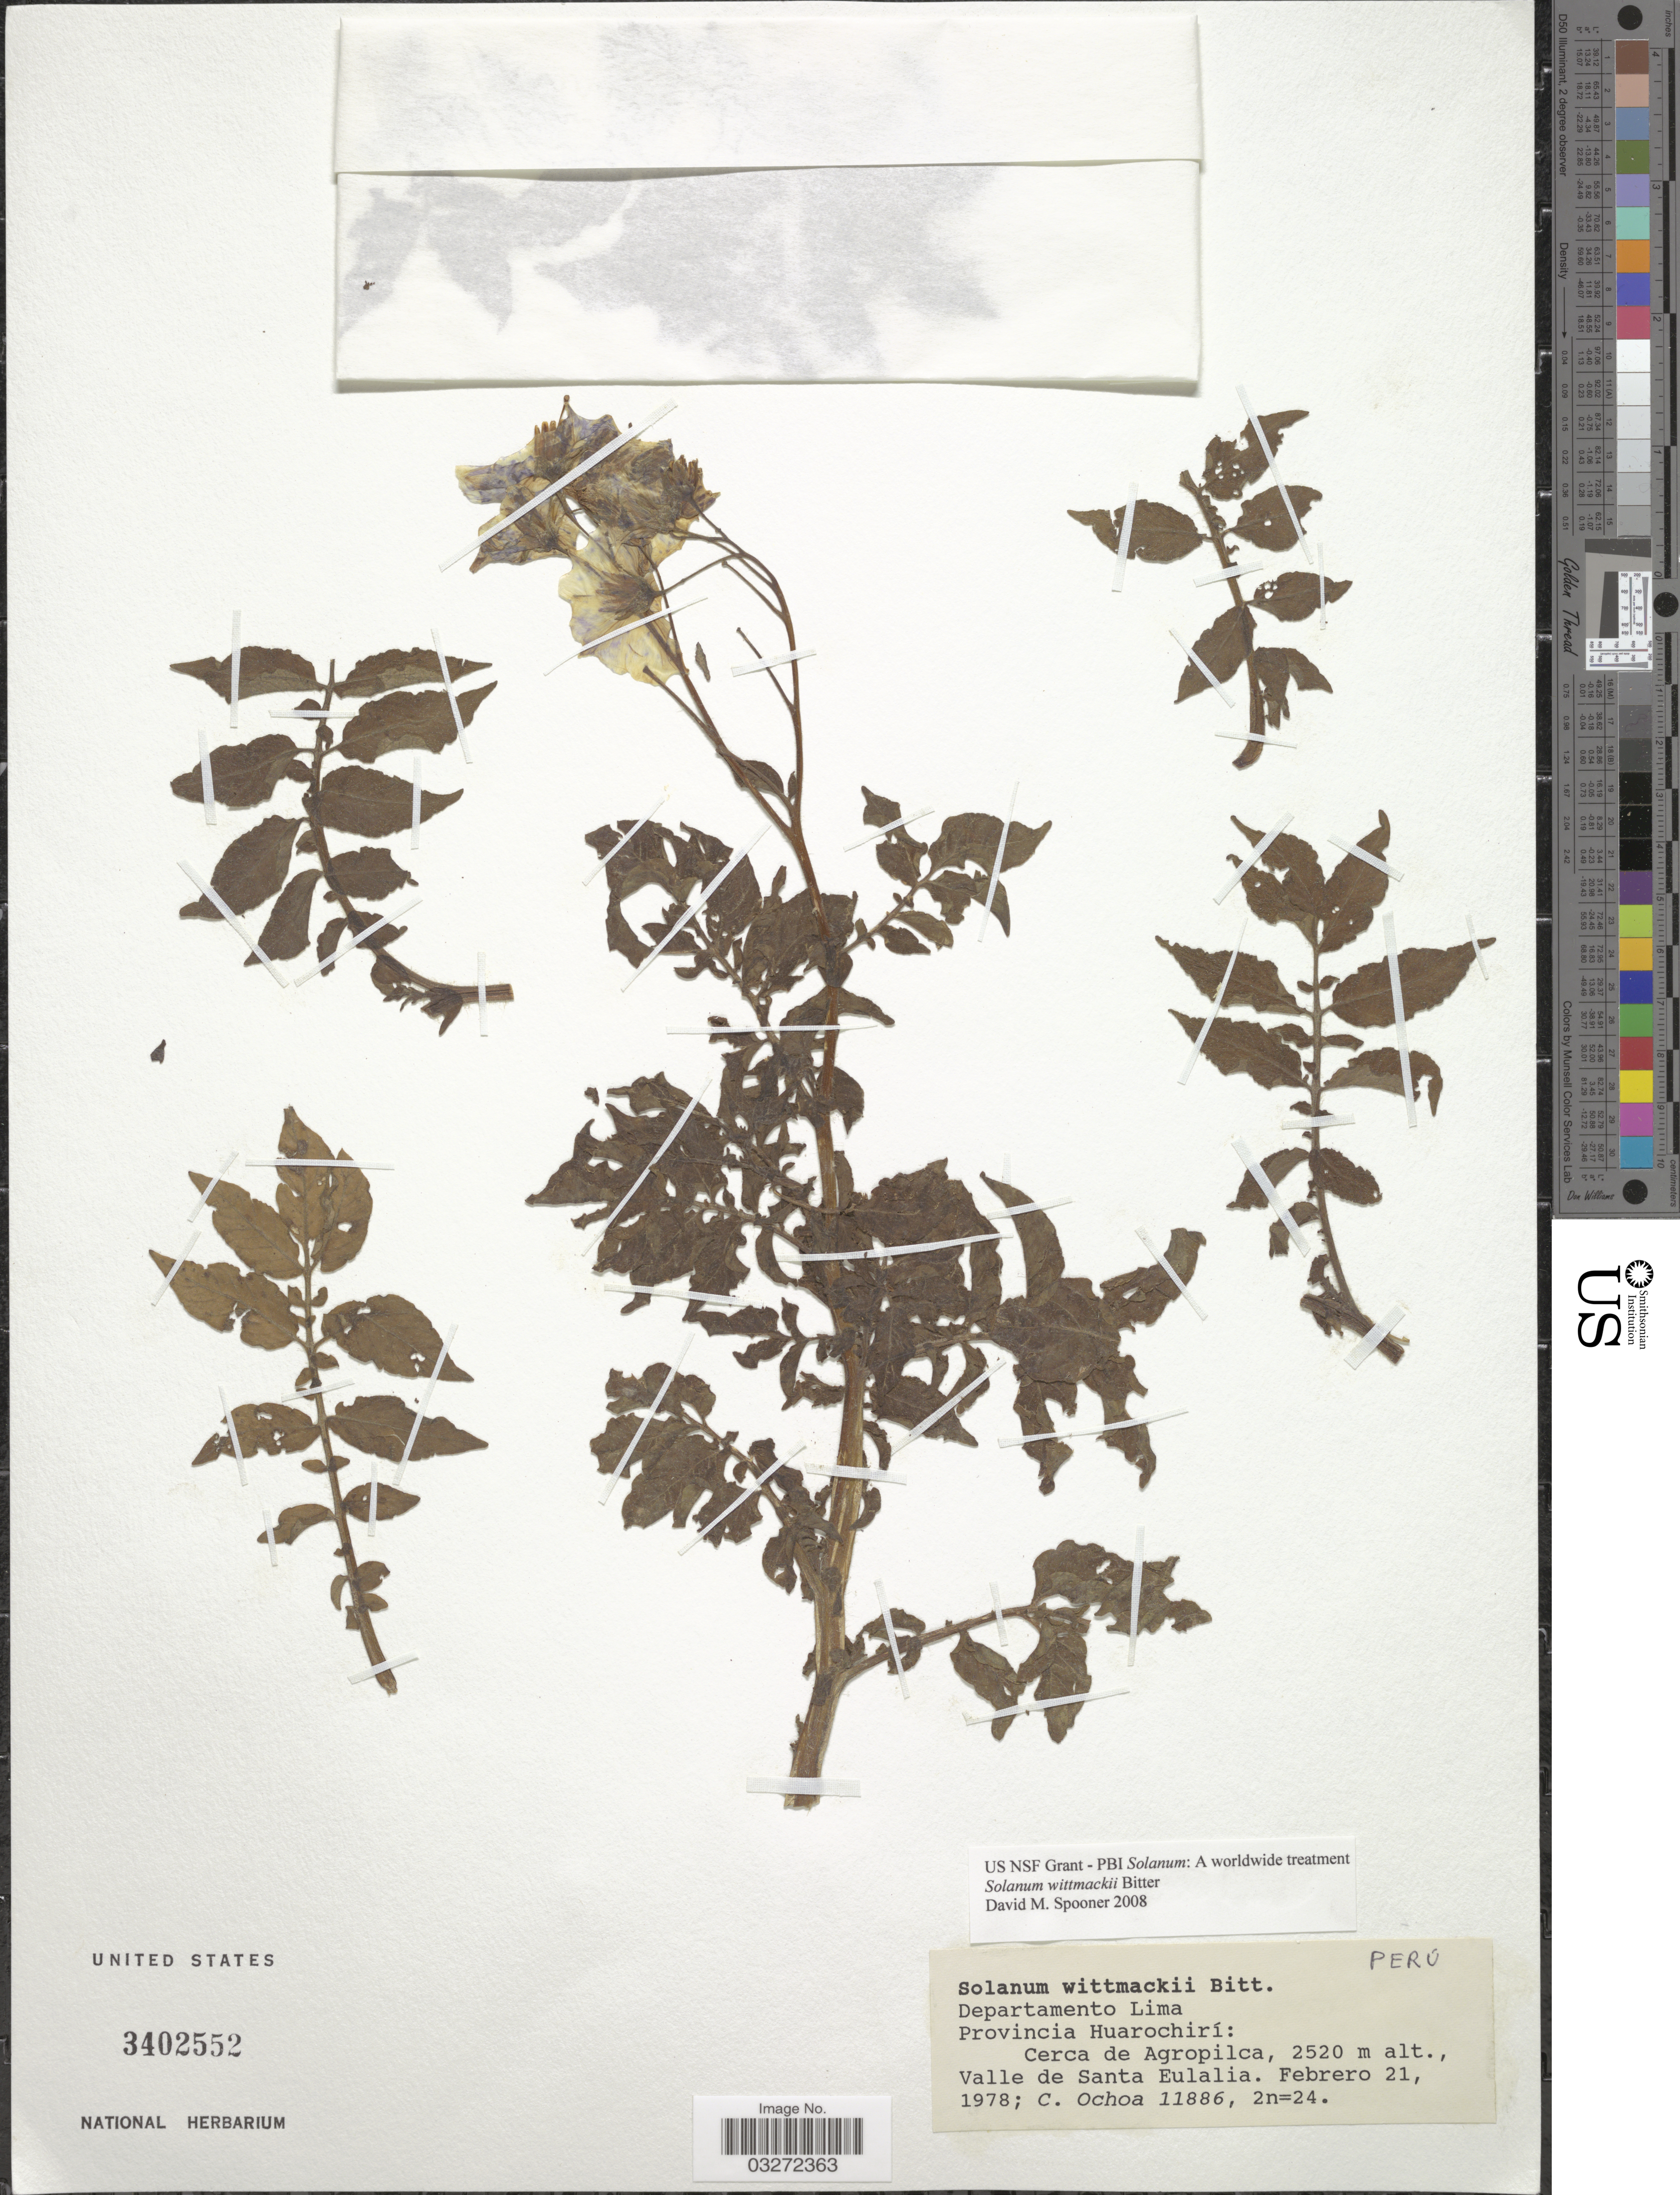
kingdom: Plantae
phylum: Tracheophyta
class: Magnoliopsida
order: Solanales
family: Solanaceae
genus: Solanum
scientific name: Solanum wittmackii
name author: Bitter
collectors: C. Ochoa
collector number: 11886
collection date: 1978-02-21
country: Peru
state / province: Lima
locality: Departamento Lima, Provincia Huarochirí: Cerca de Agropilca, Valle de Santa Eulalia.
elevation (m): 2520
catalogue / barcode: US 3402552